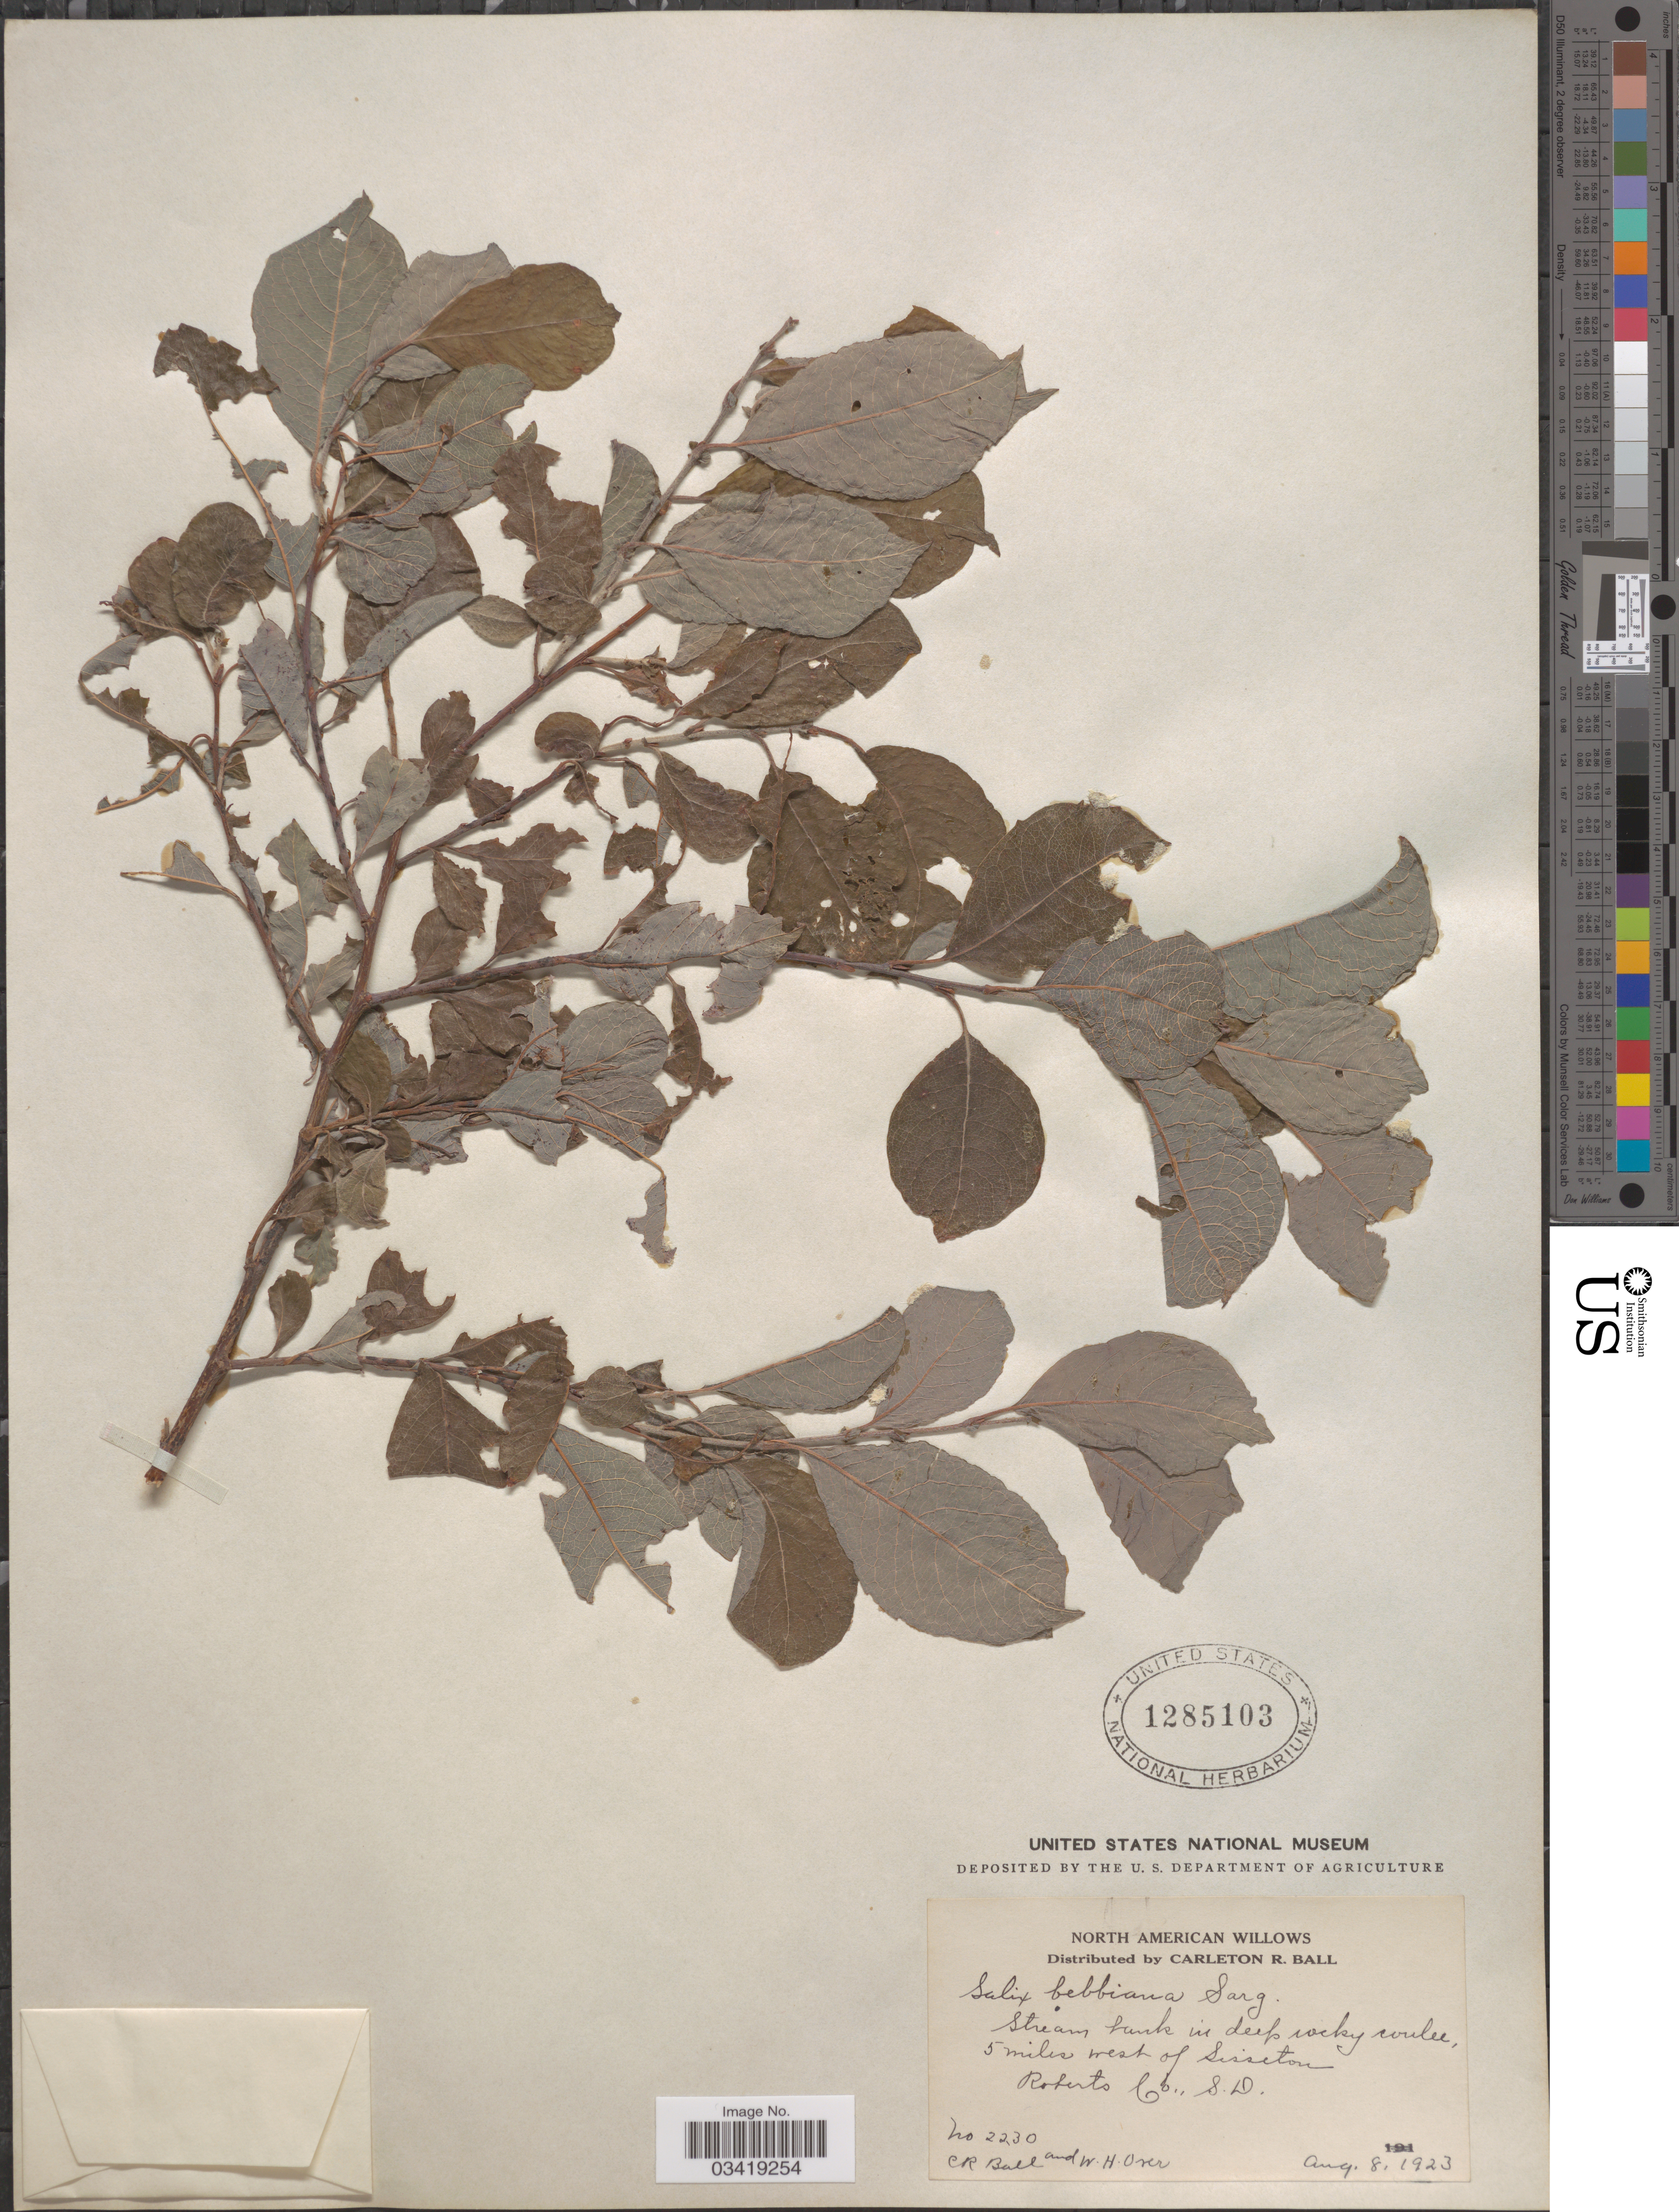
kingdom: Plantae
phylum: Tracheophyta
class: Magnoliopsida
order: Malpighiales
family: Salicaceae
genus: Salix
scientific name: Salix bebbiana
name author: Sarg.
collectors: C. R. Ball & W. Over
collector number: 2230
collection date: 1923-08-08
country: United States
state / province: South Dakota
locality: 5 miles west of Sisseton, Roberto Co.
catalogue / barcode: US 1285103